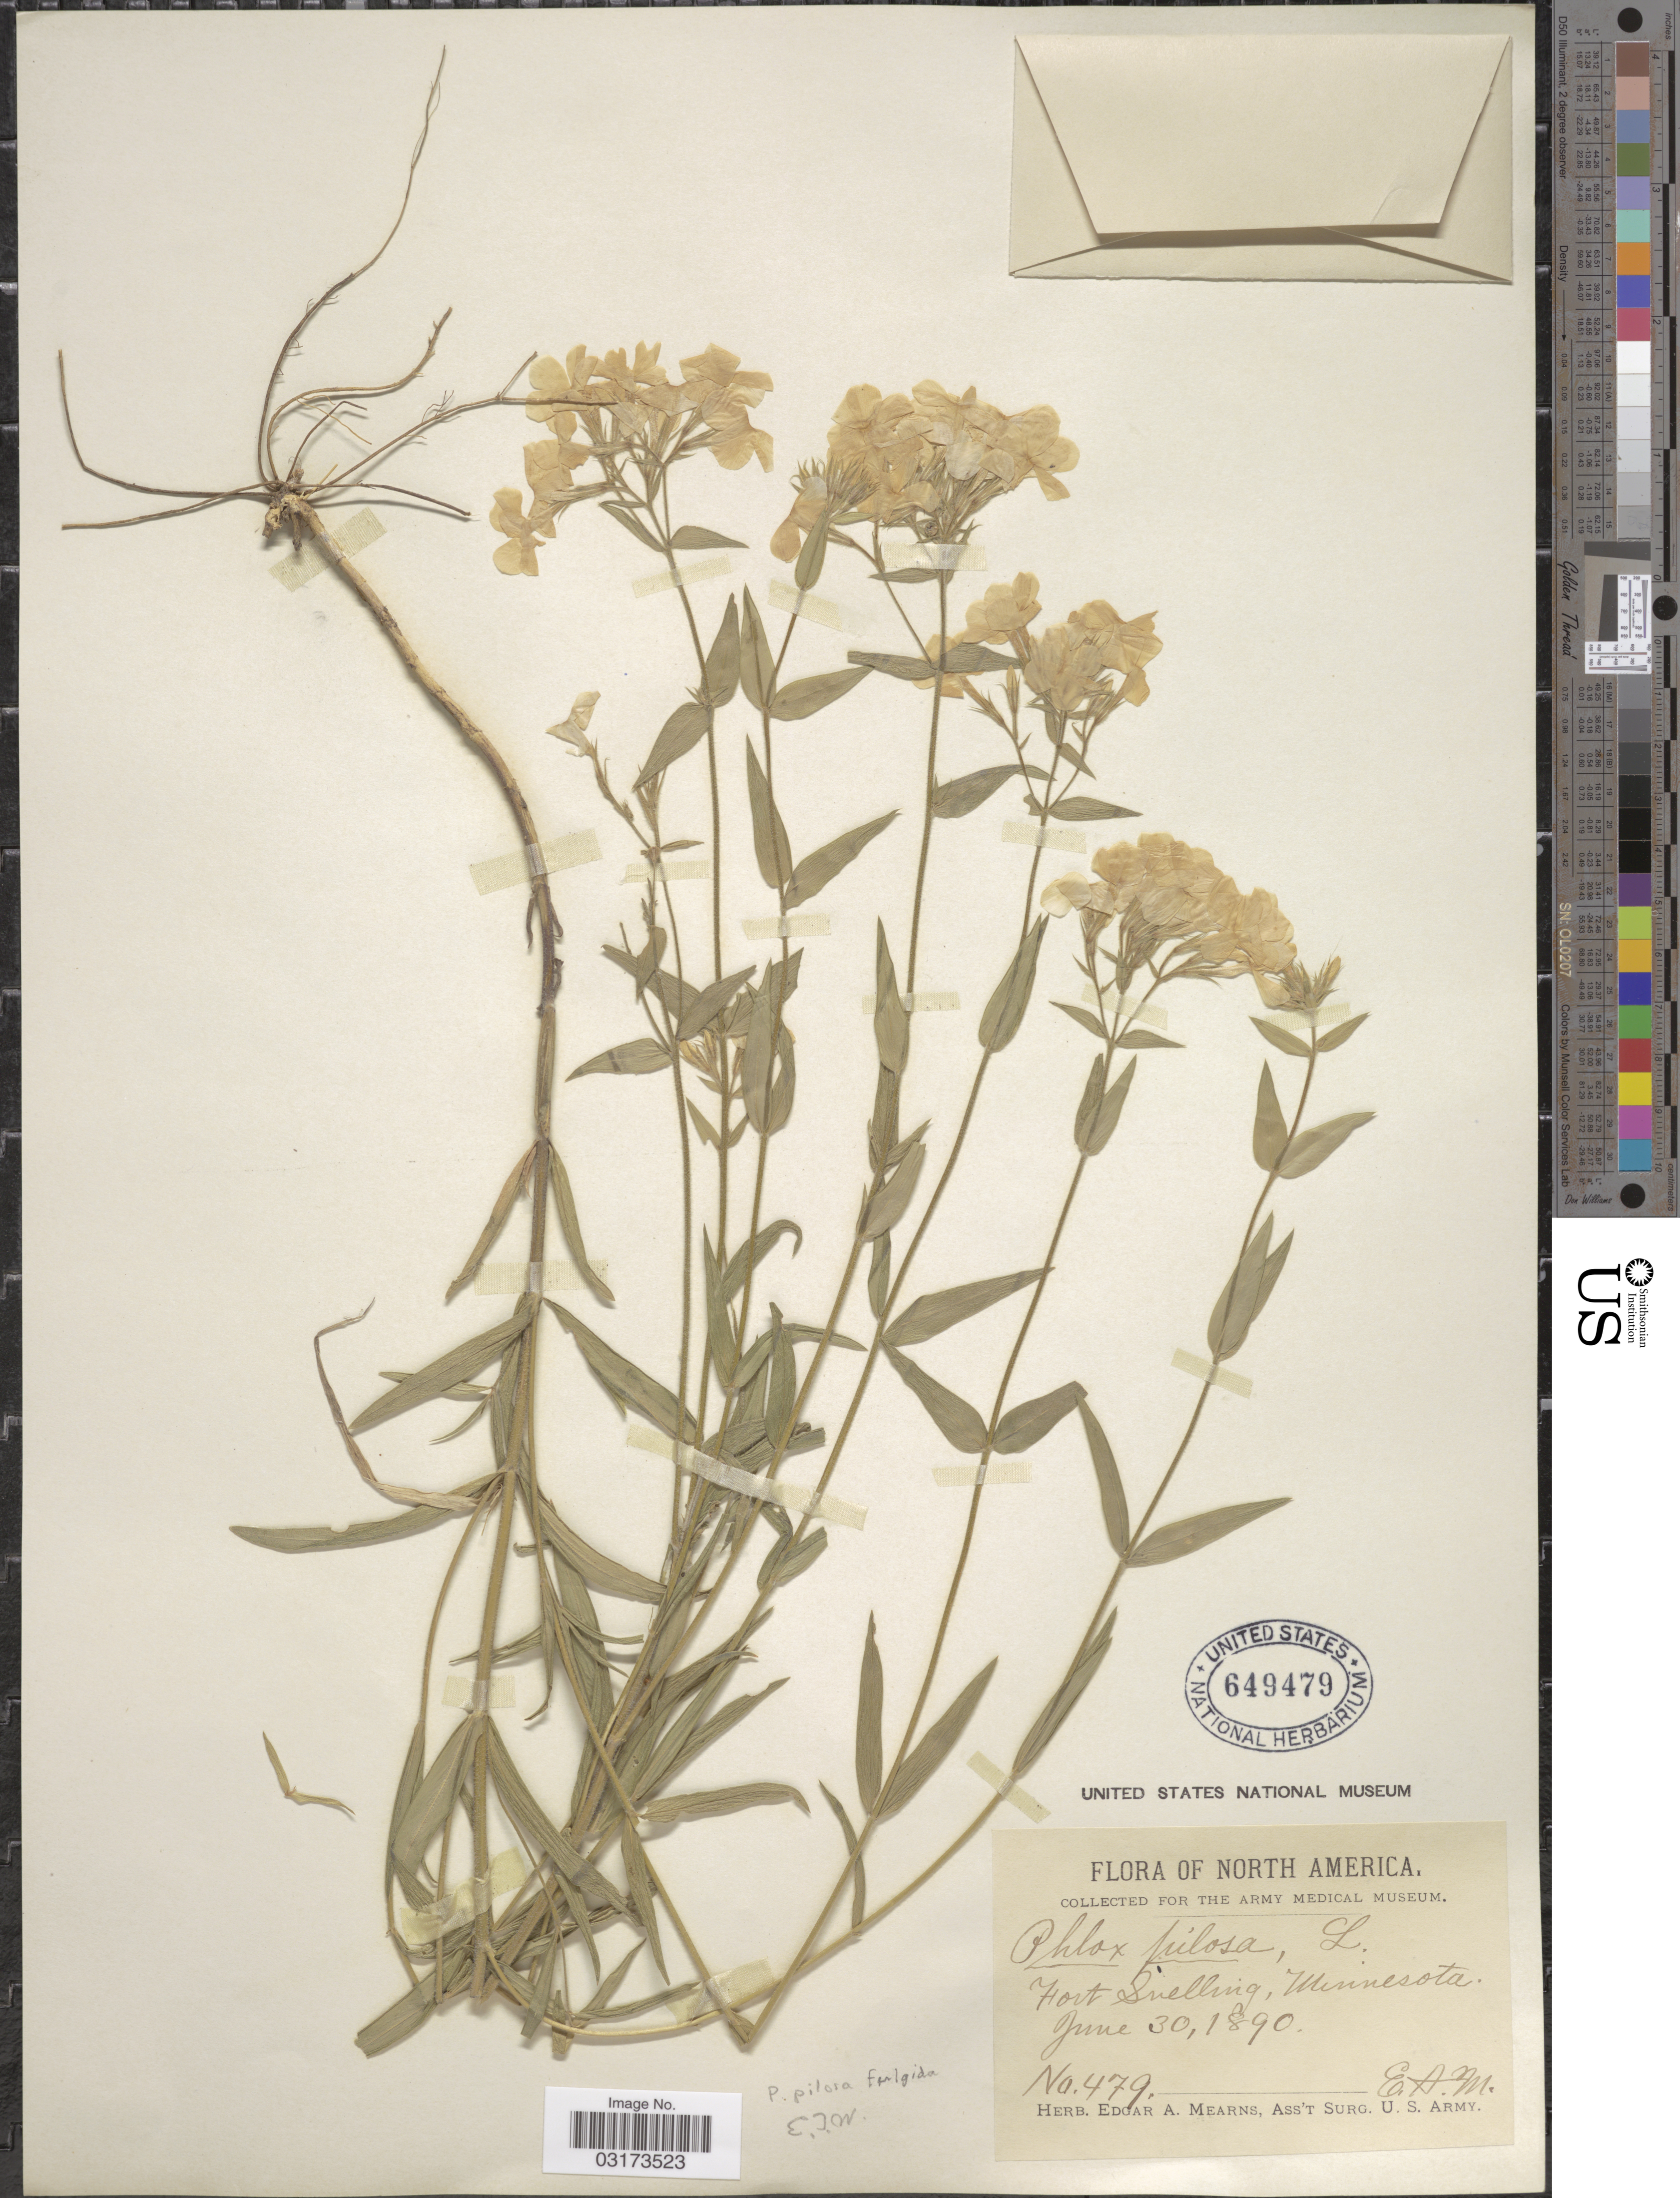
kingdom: Plantae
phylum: Tracheophyta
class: Magnoliopsida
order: Ericales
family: Polemoniaceae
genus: Phlox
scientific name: Phlox pilosa subsp. fulgida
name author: (Wherry) Wherry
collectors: E. A. Mearns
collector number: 479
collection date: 1890-06-30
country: United States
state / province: Minnesota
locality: Fort Snelling.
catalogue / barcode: US 649479